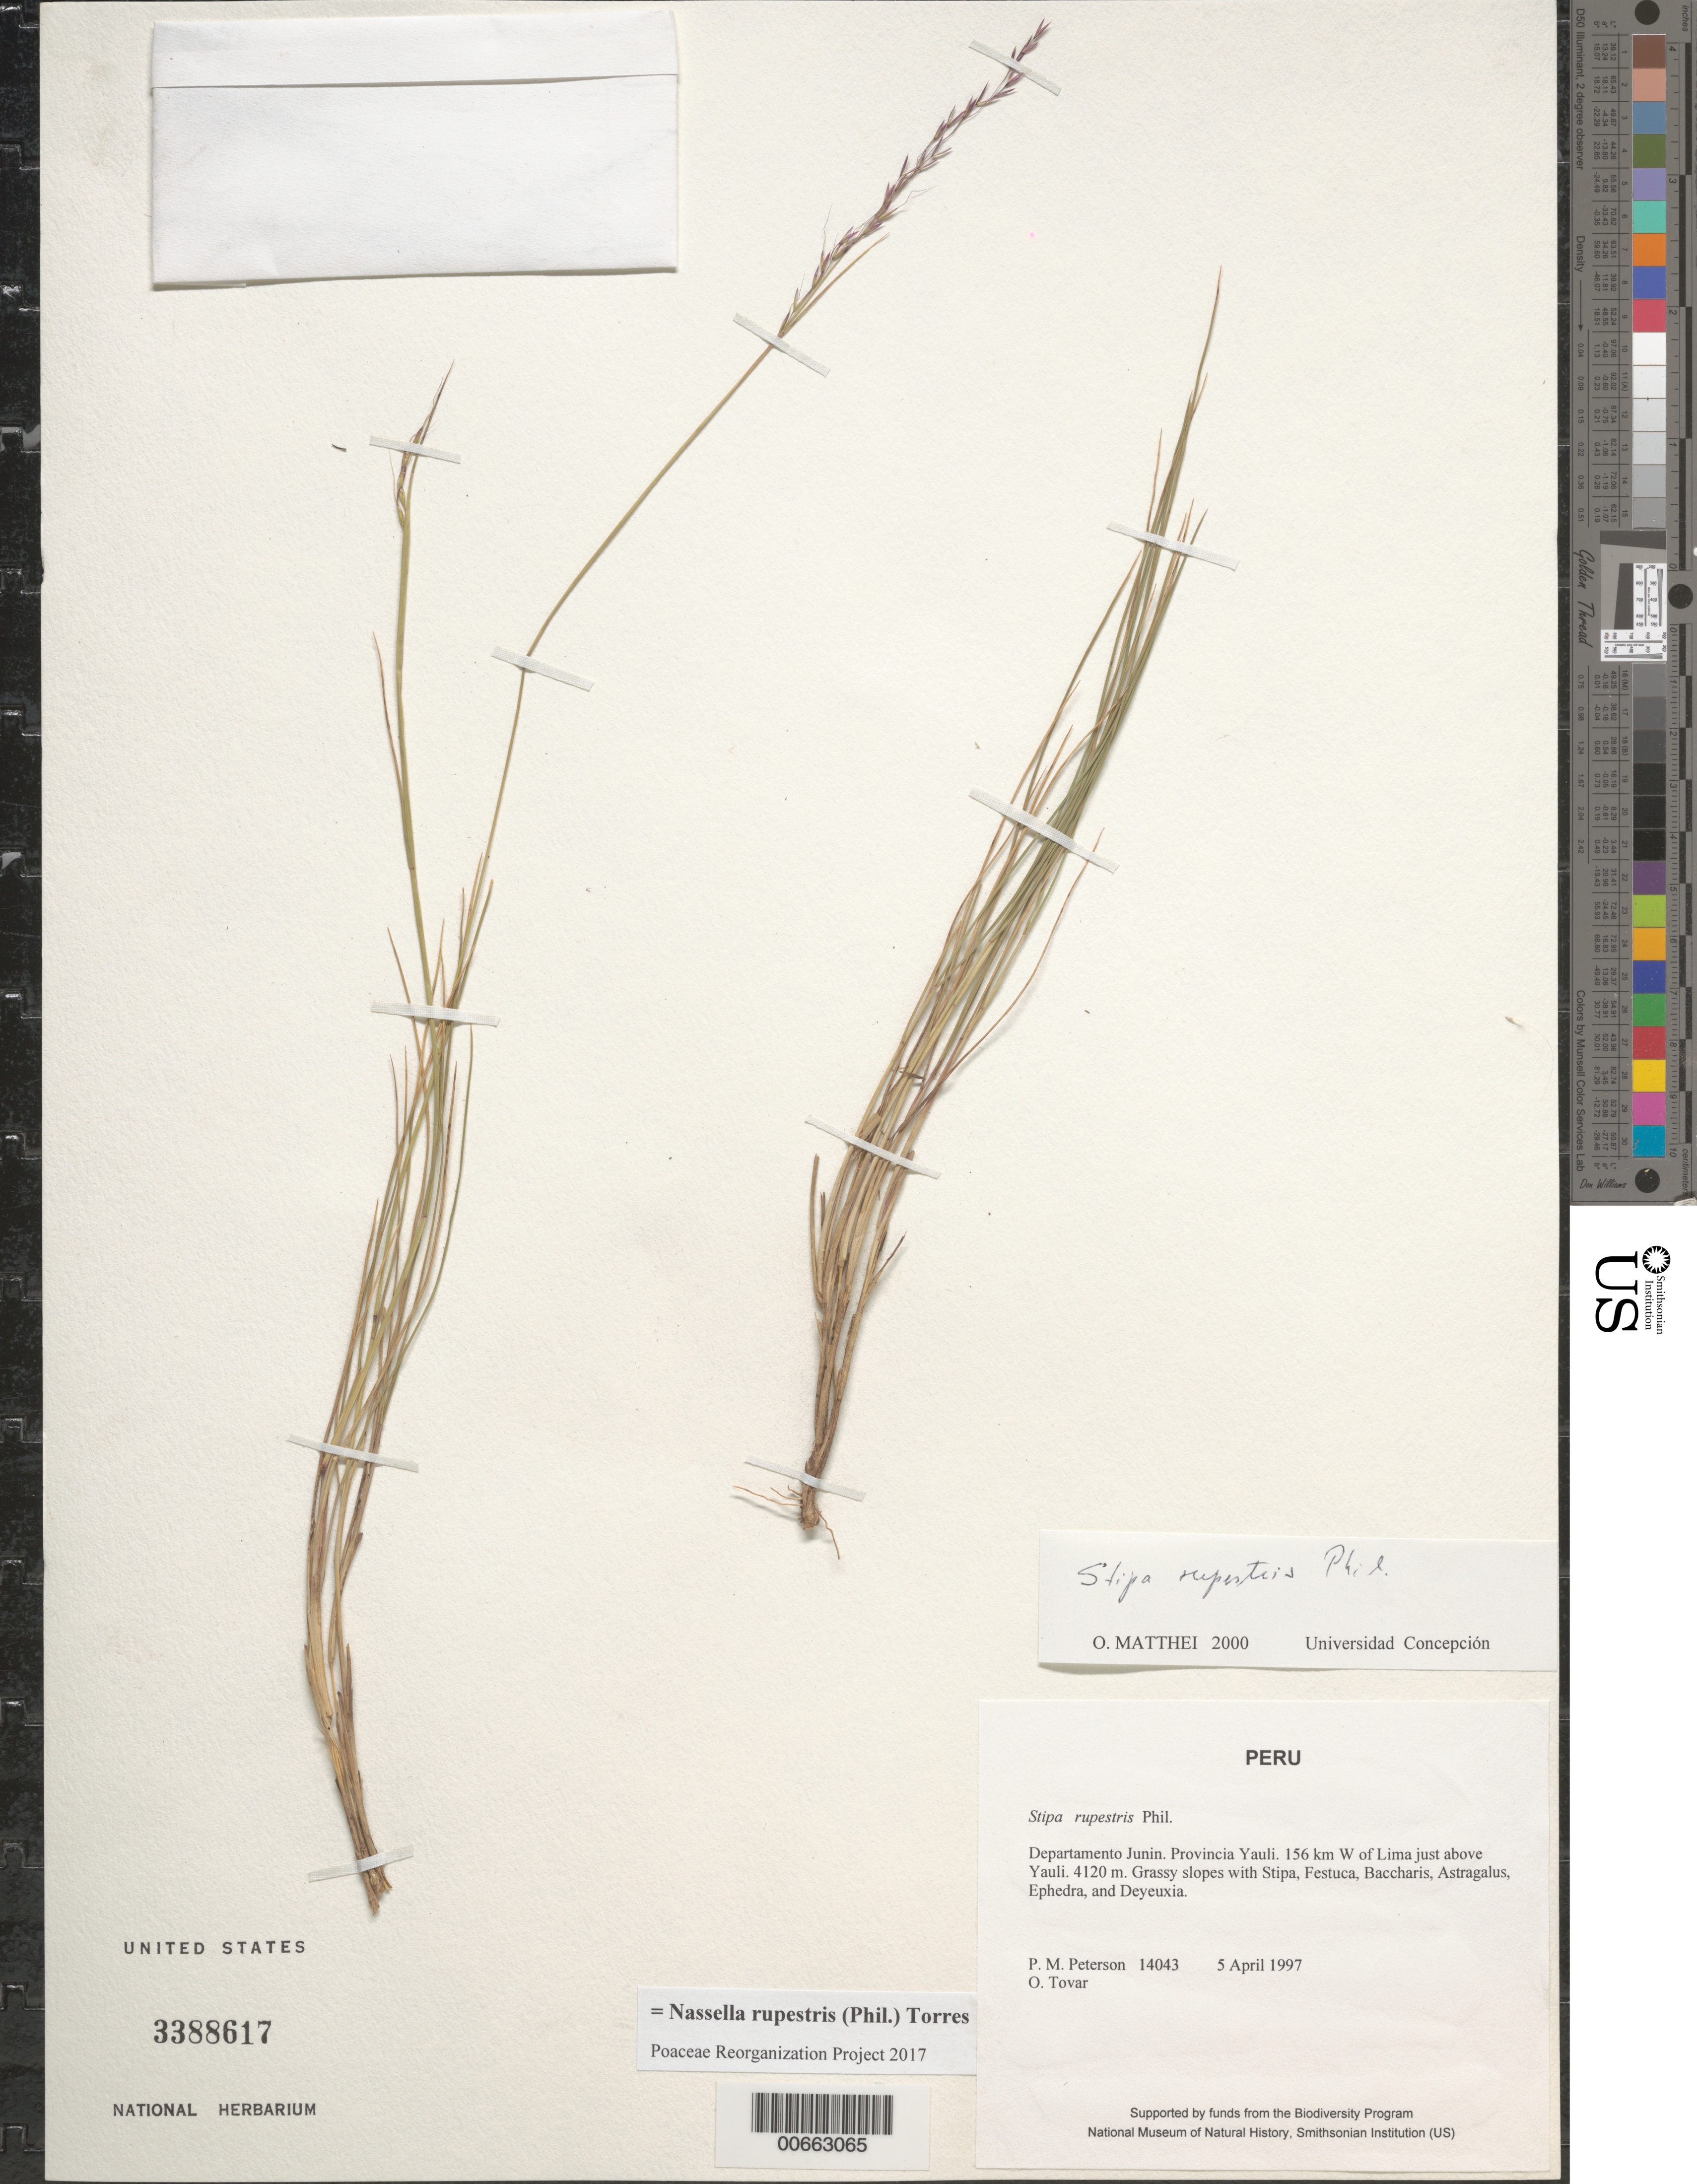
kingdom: Plantae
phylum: Tracheophyta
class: Liliopsida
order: Poales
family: Poaceae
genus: Nassella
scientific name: Nassella rupestris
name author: (Phil.) A.M. Torres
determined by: Poaceae Reorganization Project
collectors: P. M. Peterson & Ó. Tovar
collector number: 14043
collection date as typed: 05 Apr 1997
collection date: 1997-04-05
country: Peru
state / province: Junín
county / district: Yauli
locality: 156 km W of Lima just above Yauli.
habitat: Grassy slopes with Stipa, Festuca, Baccharis, Astragalus, Ephedra, and Deyeuxia.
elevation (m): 4120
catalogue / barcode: US 3388617